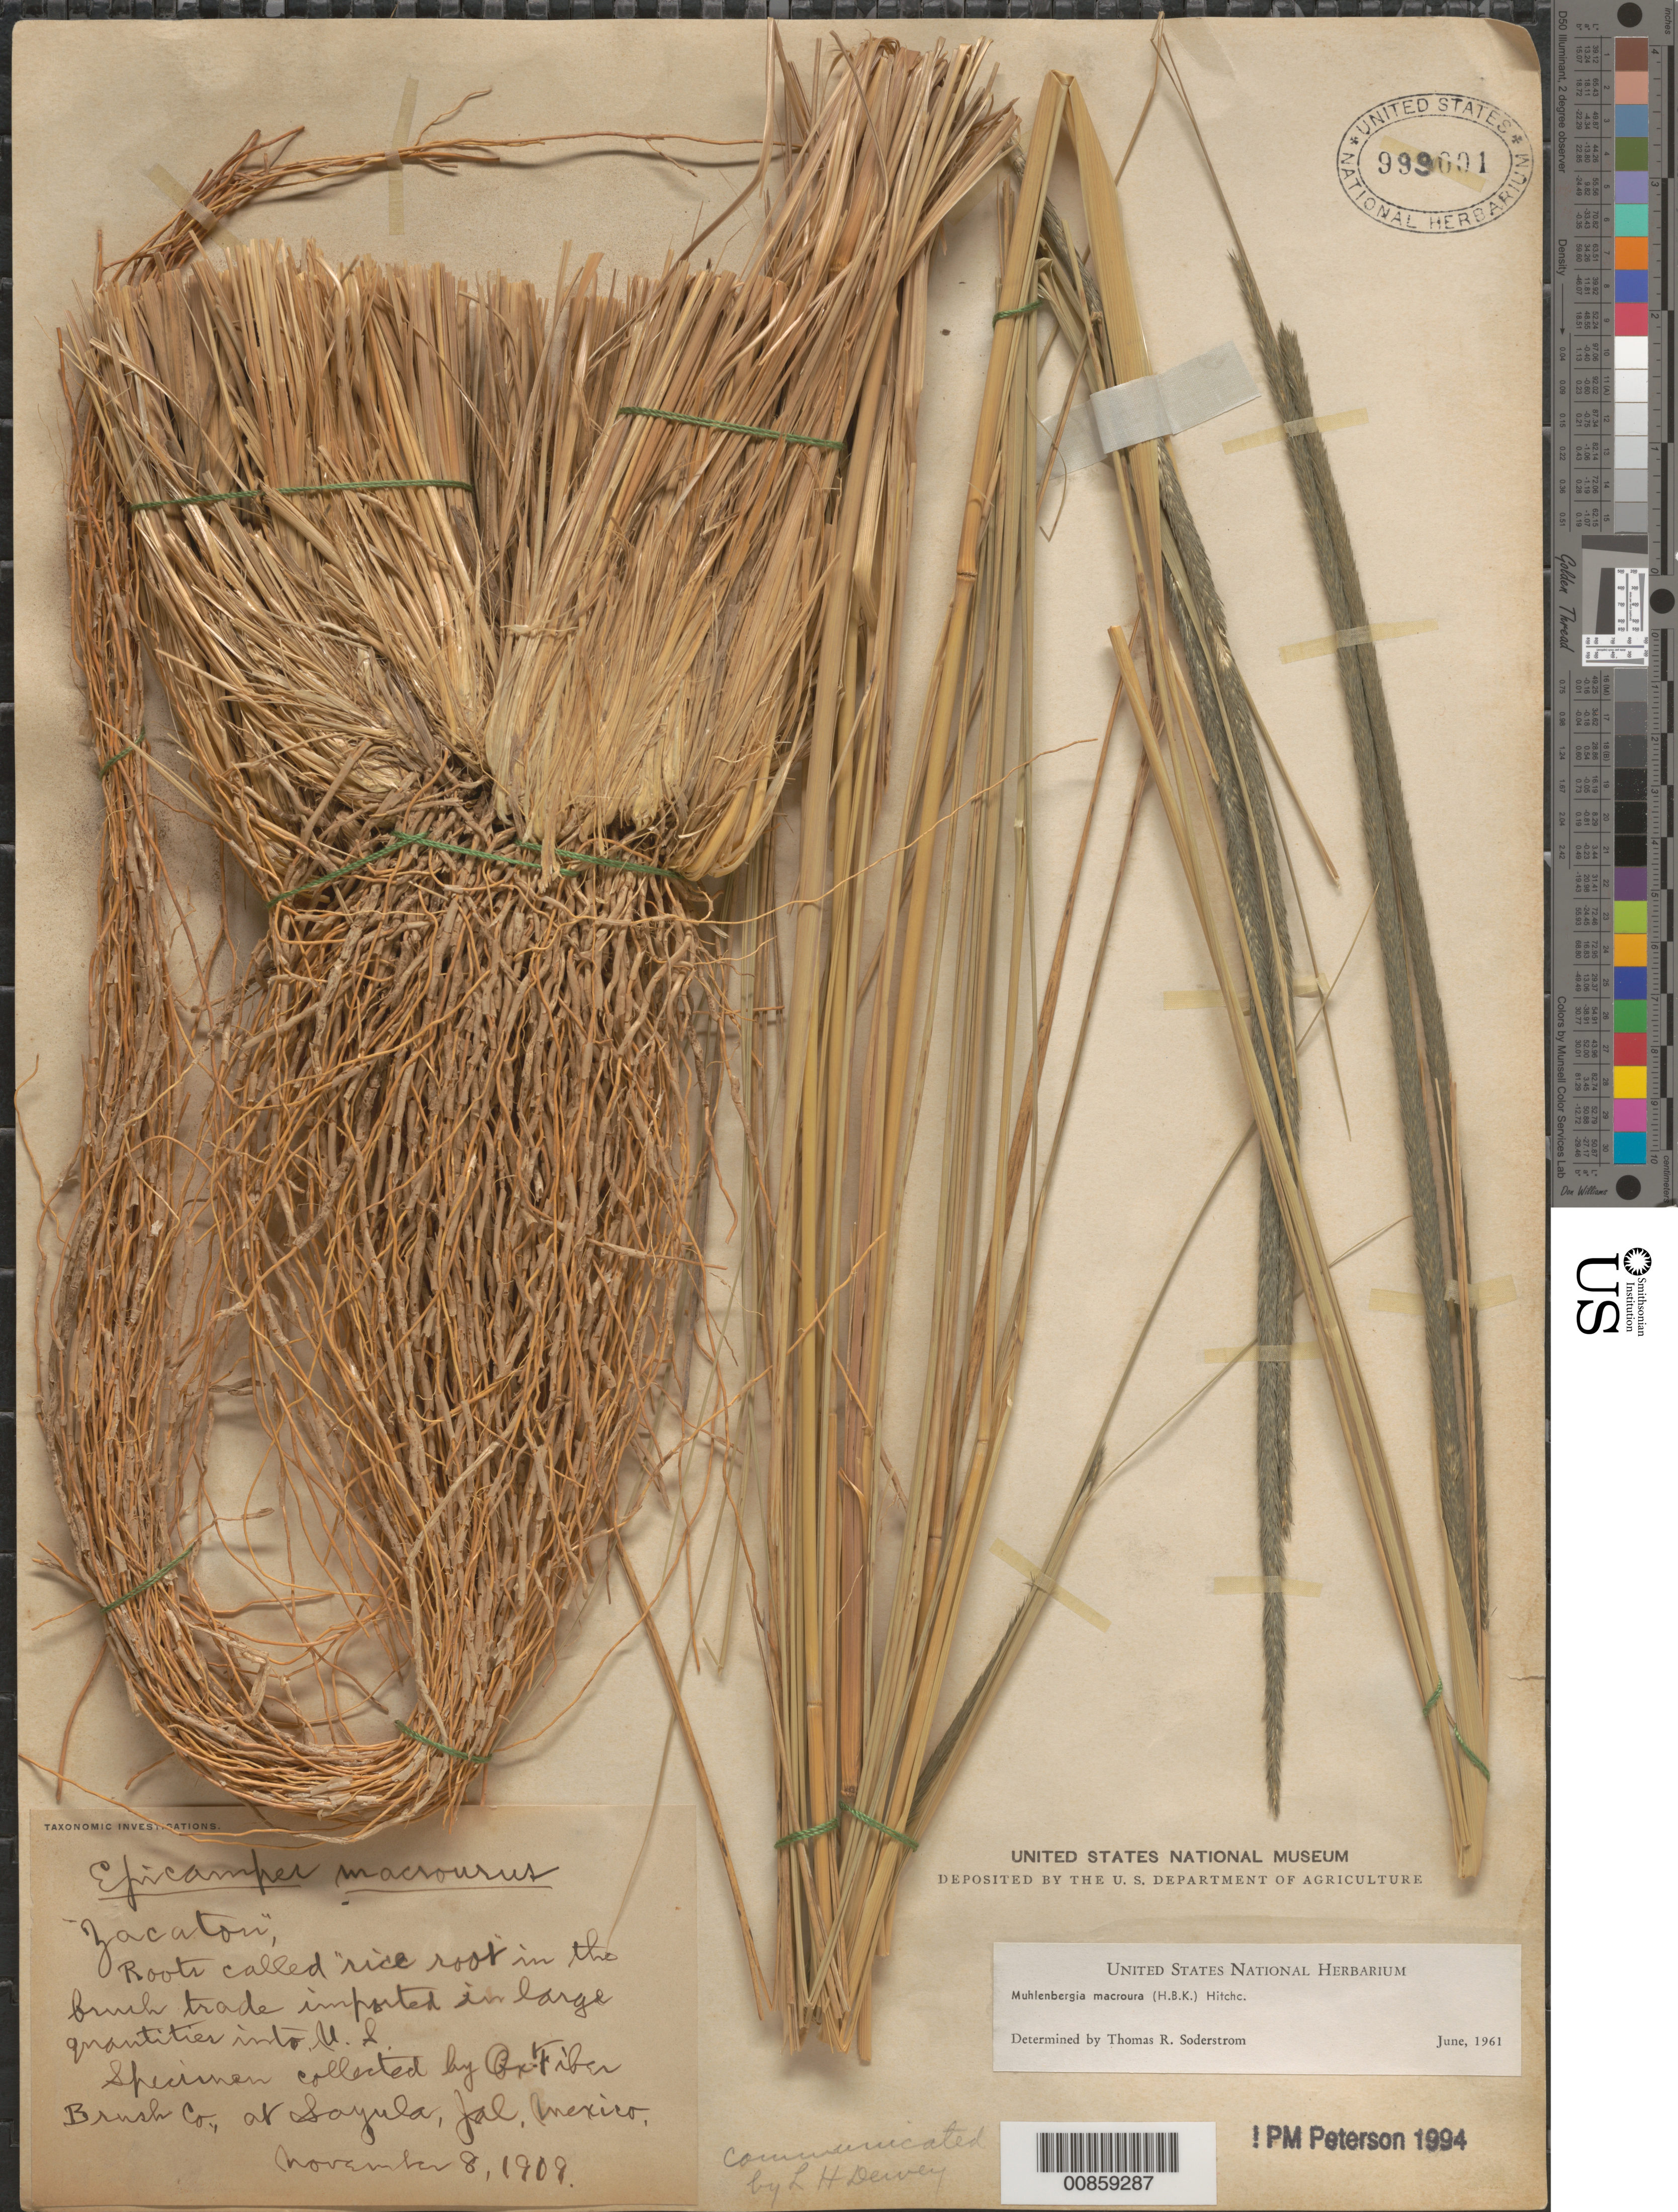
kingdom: Plantae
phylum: Tracheophyta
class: Liliopsida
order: Poales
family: Poaceae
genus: Muhlenbergia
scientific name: Muhlenbergia macroura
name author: (Kunth) Hitchc.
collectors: O. Fiber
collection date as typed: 08 Nov 1909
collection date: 1909-11-08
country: Mexico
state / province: Jalisco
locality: At Sayula, Jal.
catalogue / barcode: US 999001